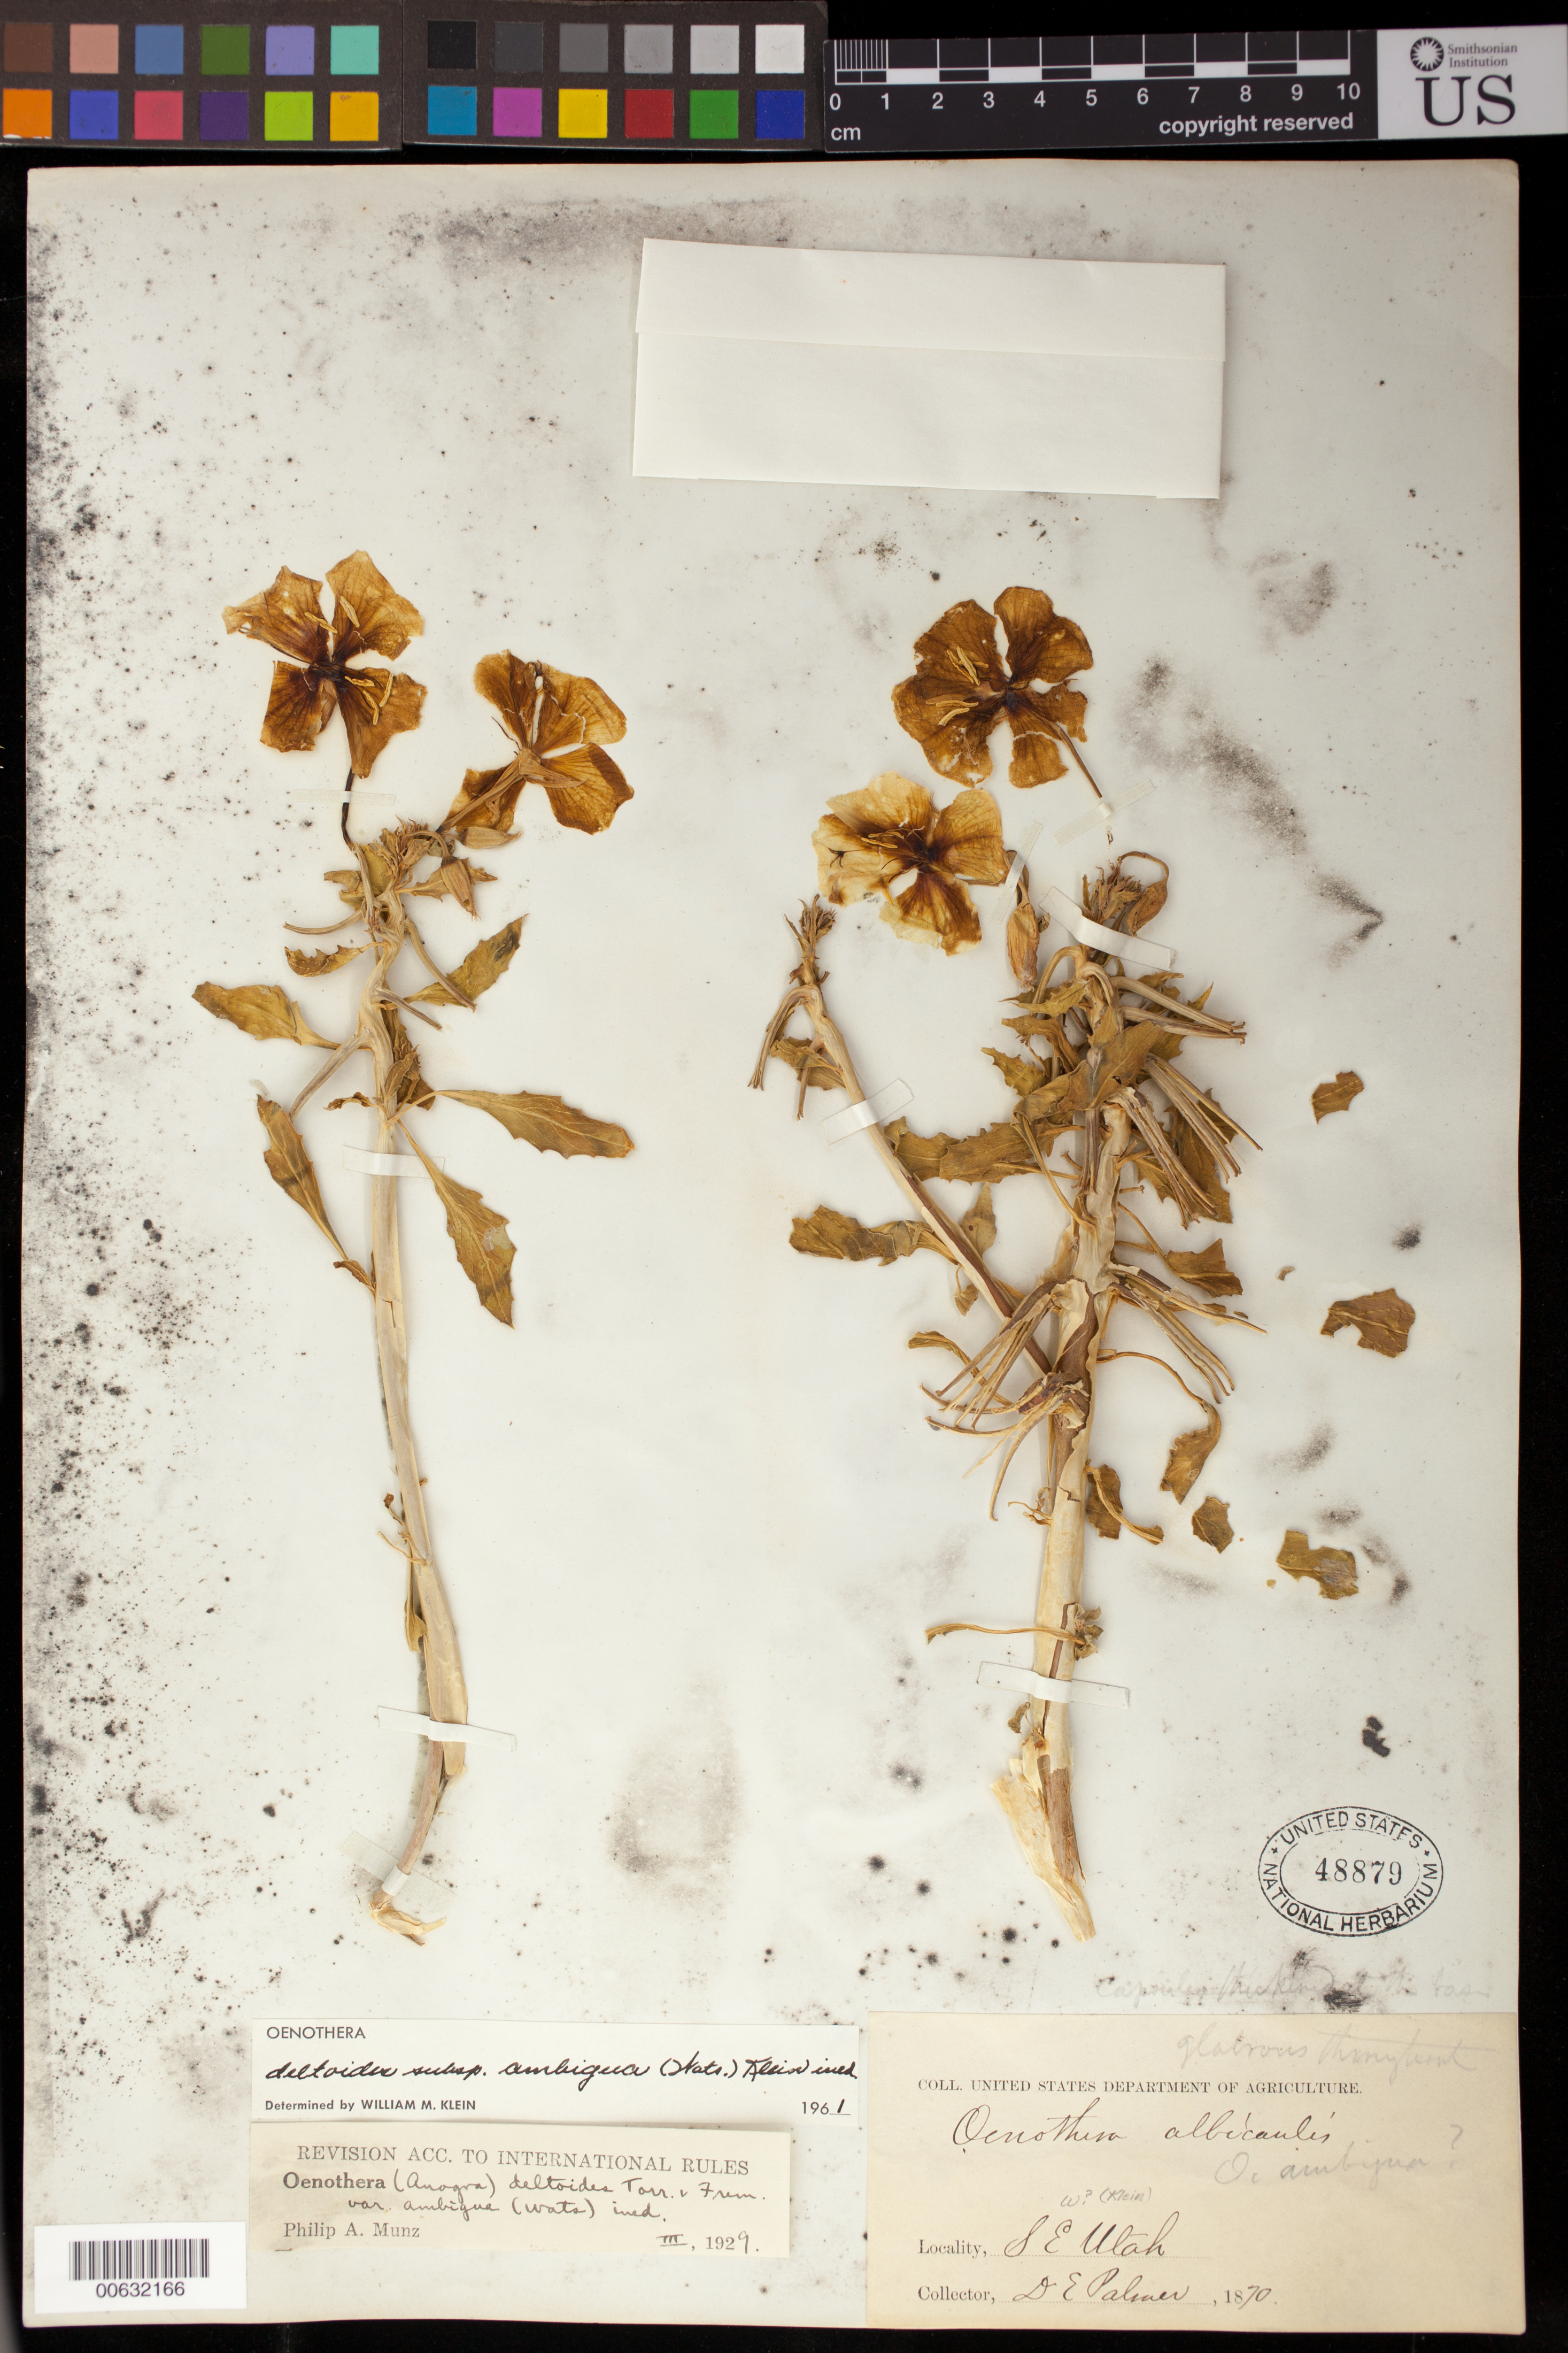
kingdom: Plantae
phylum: Tracheophyta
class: Magnoliopsida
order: Myrtales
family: Onagraceae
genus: Oenothera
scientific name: Oenothera deltoides subsp. ambigua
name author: (S. Watson) W.M. Klein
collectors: E. Palmer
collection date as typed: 1870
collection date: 1870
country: United States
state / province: Utah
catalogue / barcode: US 48879